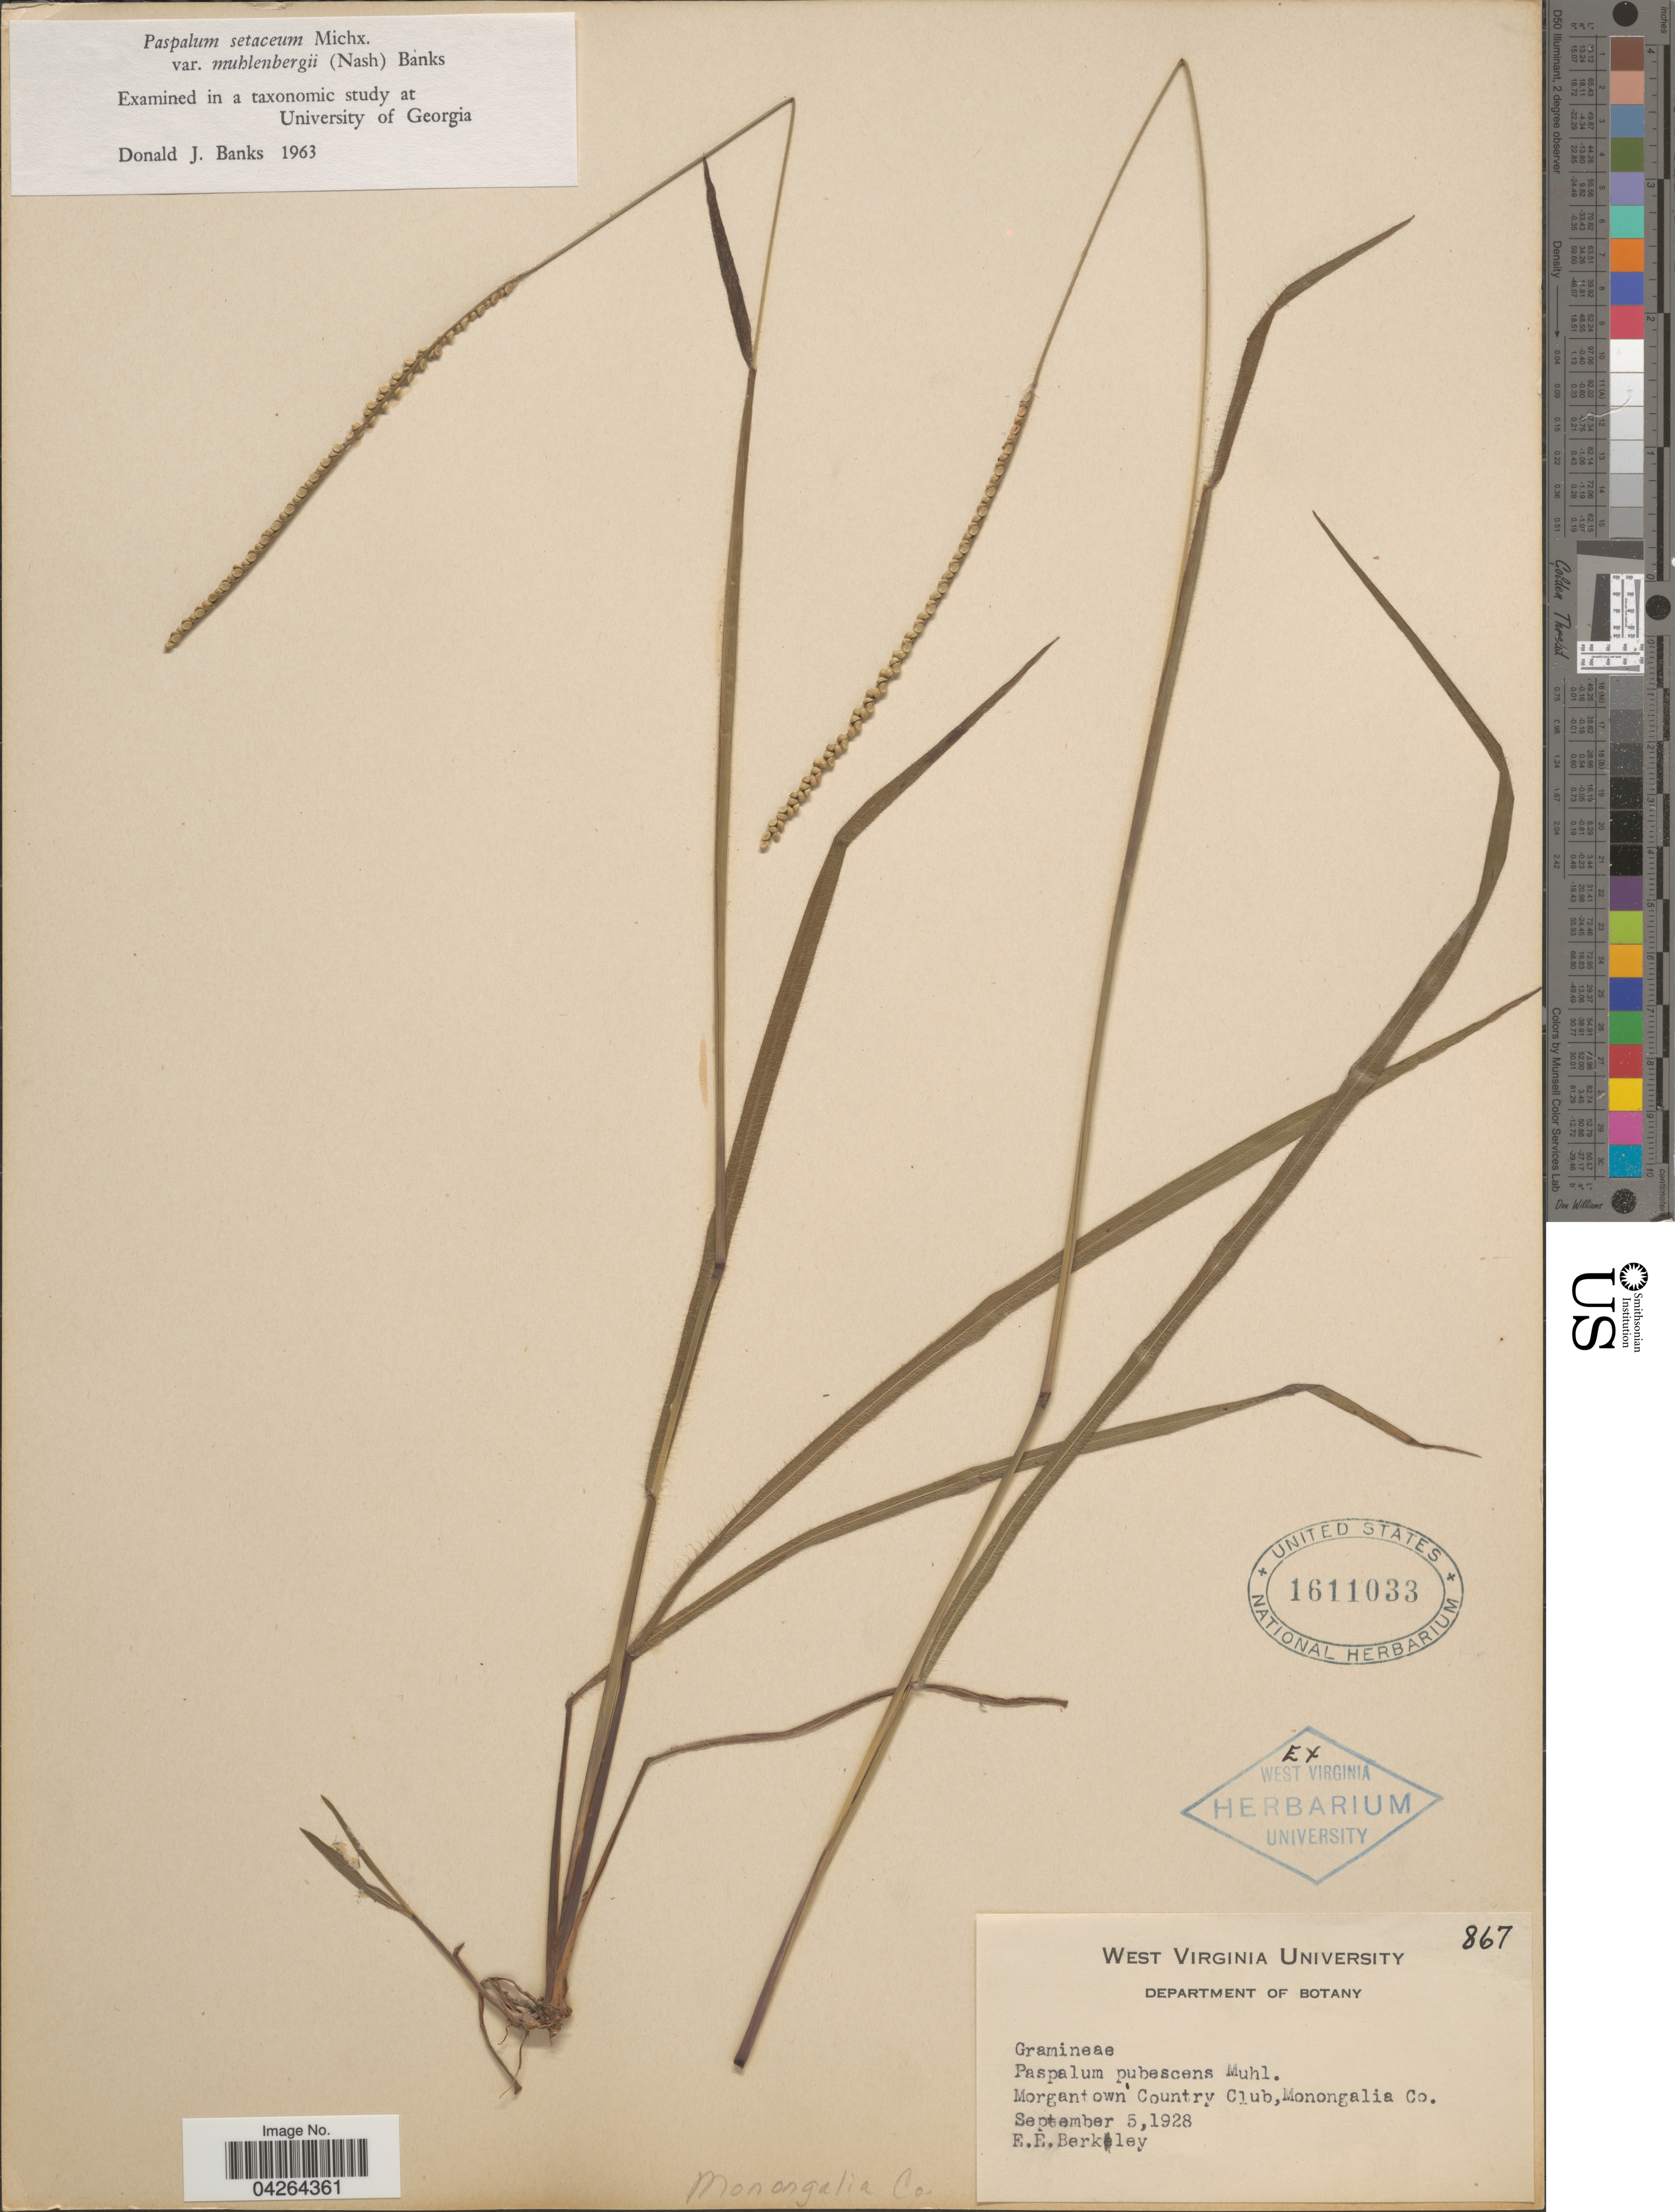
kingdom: Plantae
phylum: Tracheophyta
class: Liliopsida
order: Poales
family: Poaceae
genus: Paspalum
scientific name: Paspalum setaceum var. muhlenbergii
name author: (Nash) D.J. Banks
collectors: E. Berkley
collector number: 867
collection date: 1928-09-05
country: United States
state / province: West Virginia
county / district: Monongalia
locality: Morgantown County Club, Monongalia Co.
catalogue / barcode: US 1611033